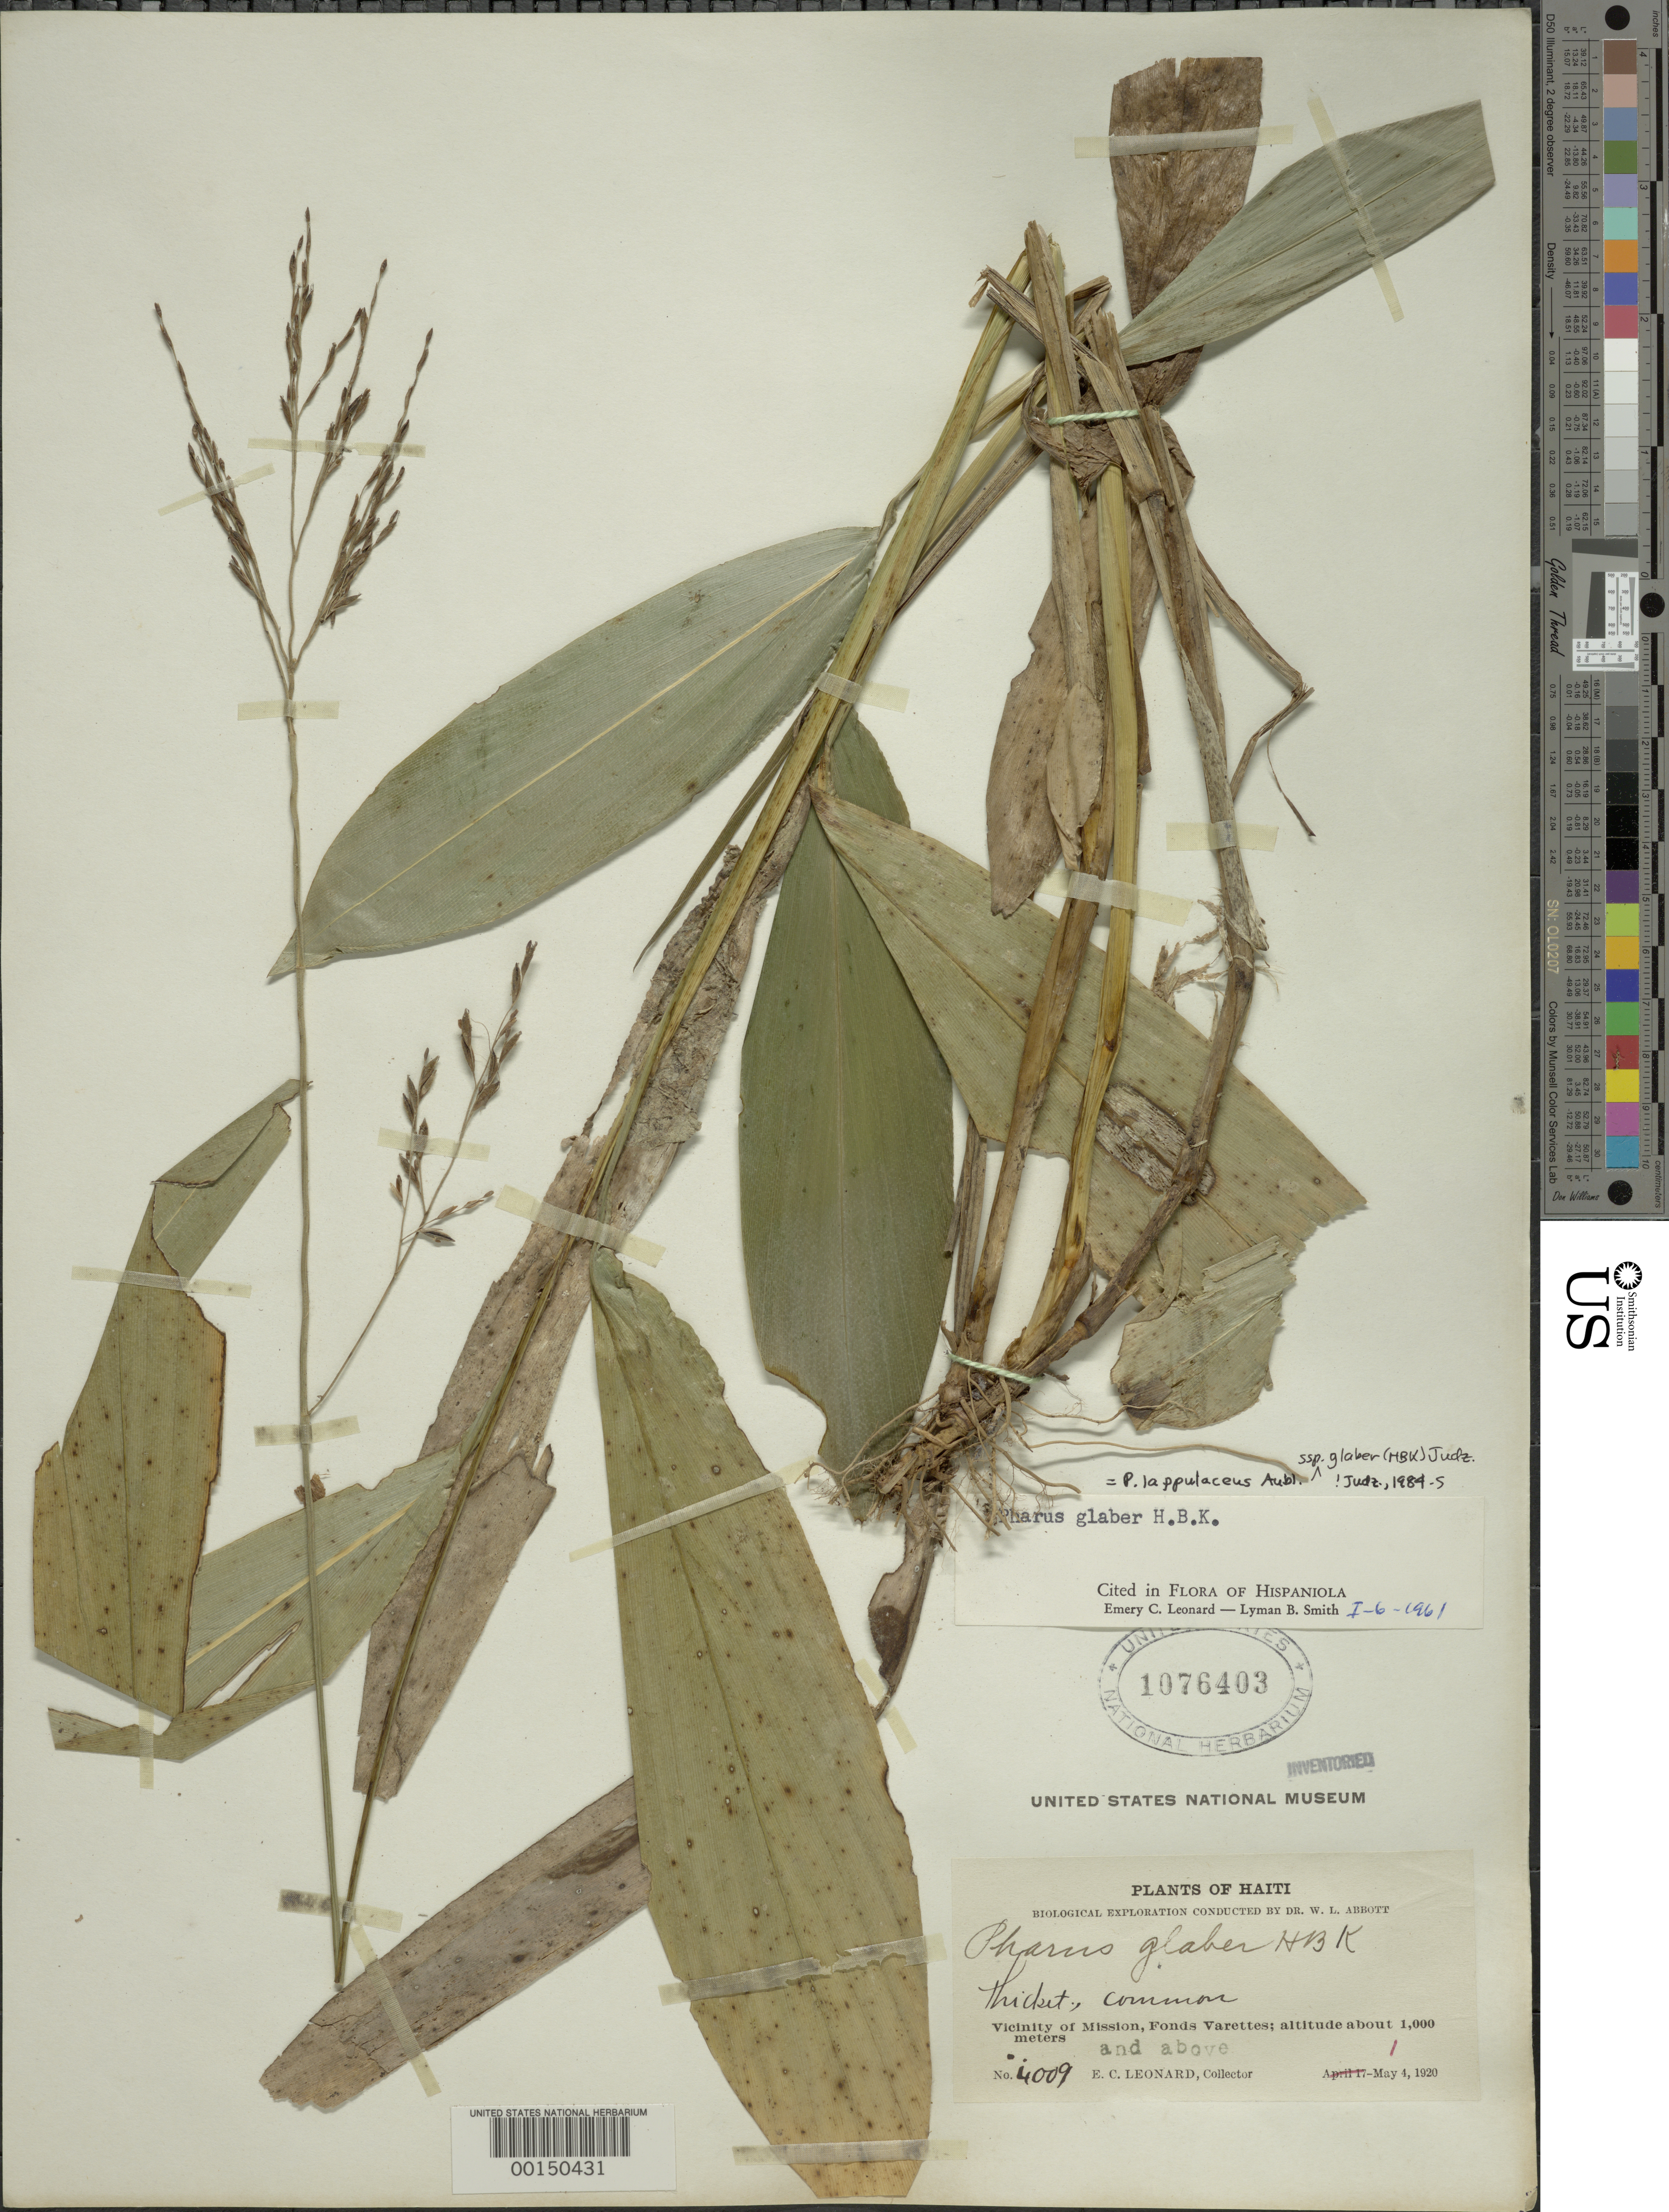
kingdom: Plantae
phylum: Tracheophyta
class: Liliopsida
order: Poales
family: Poaceae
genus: Pharus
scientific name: Pharus lappulaceus subsp. glaber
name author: (Kunth) Judz.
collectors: E. C. Leonard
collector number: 4009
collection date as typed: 01 May 1920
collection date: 1920-05-01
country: Haiti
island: Hispaniola Island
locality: Fonds varettes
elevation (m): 1000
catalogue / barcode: US 1076403